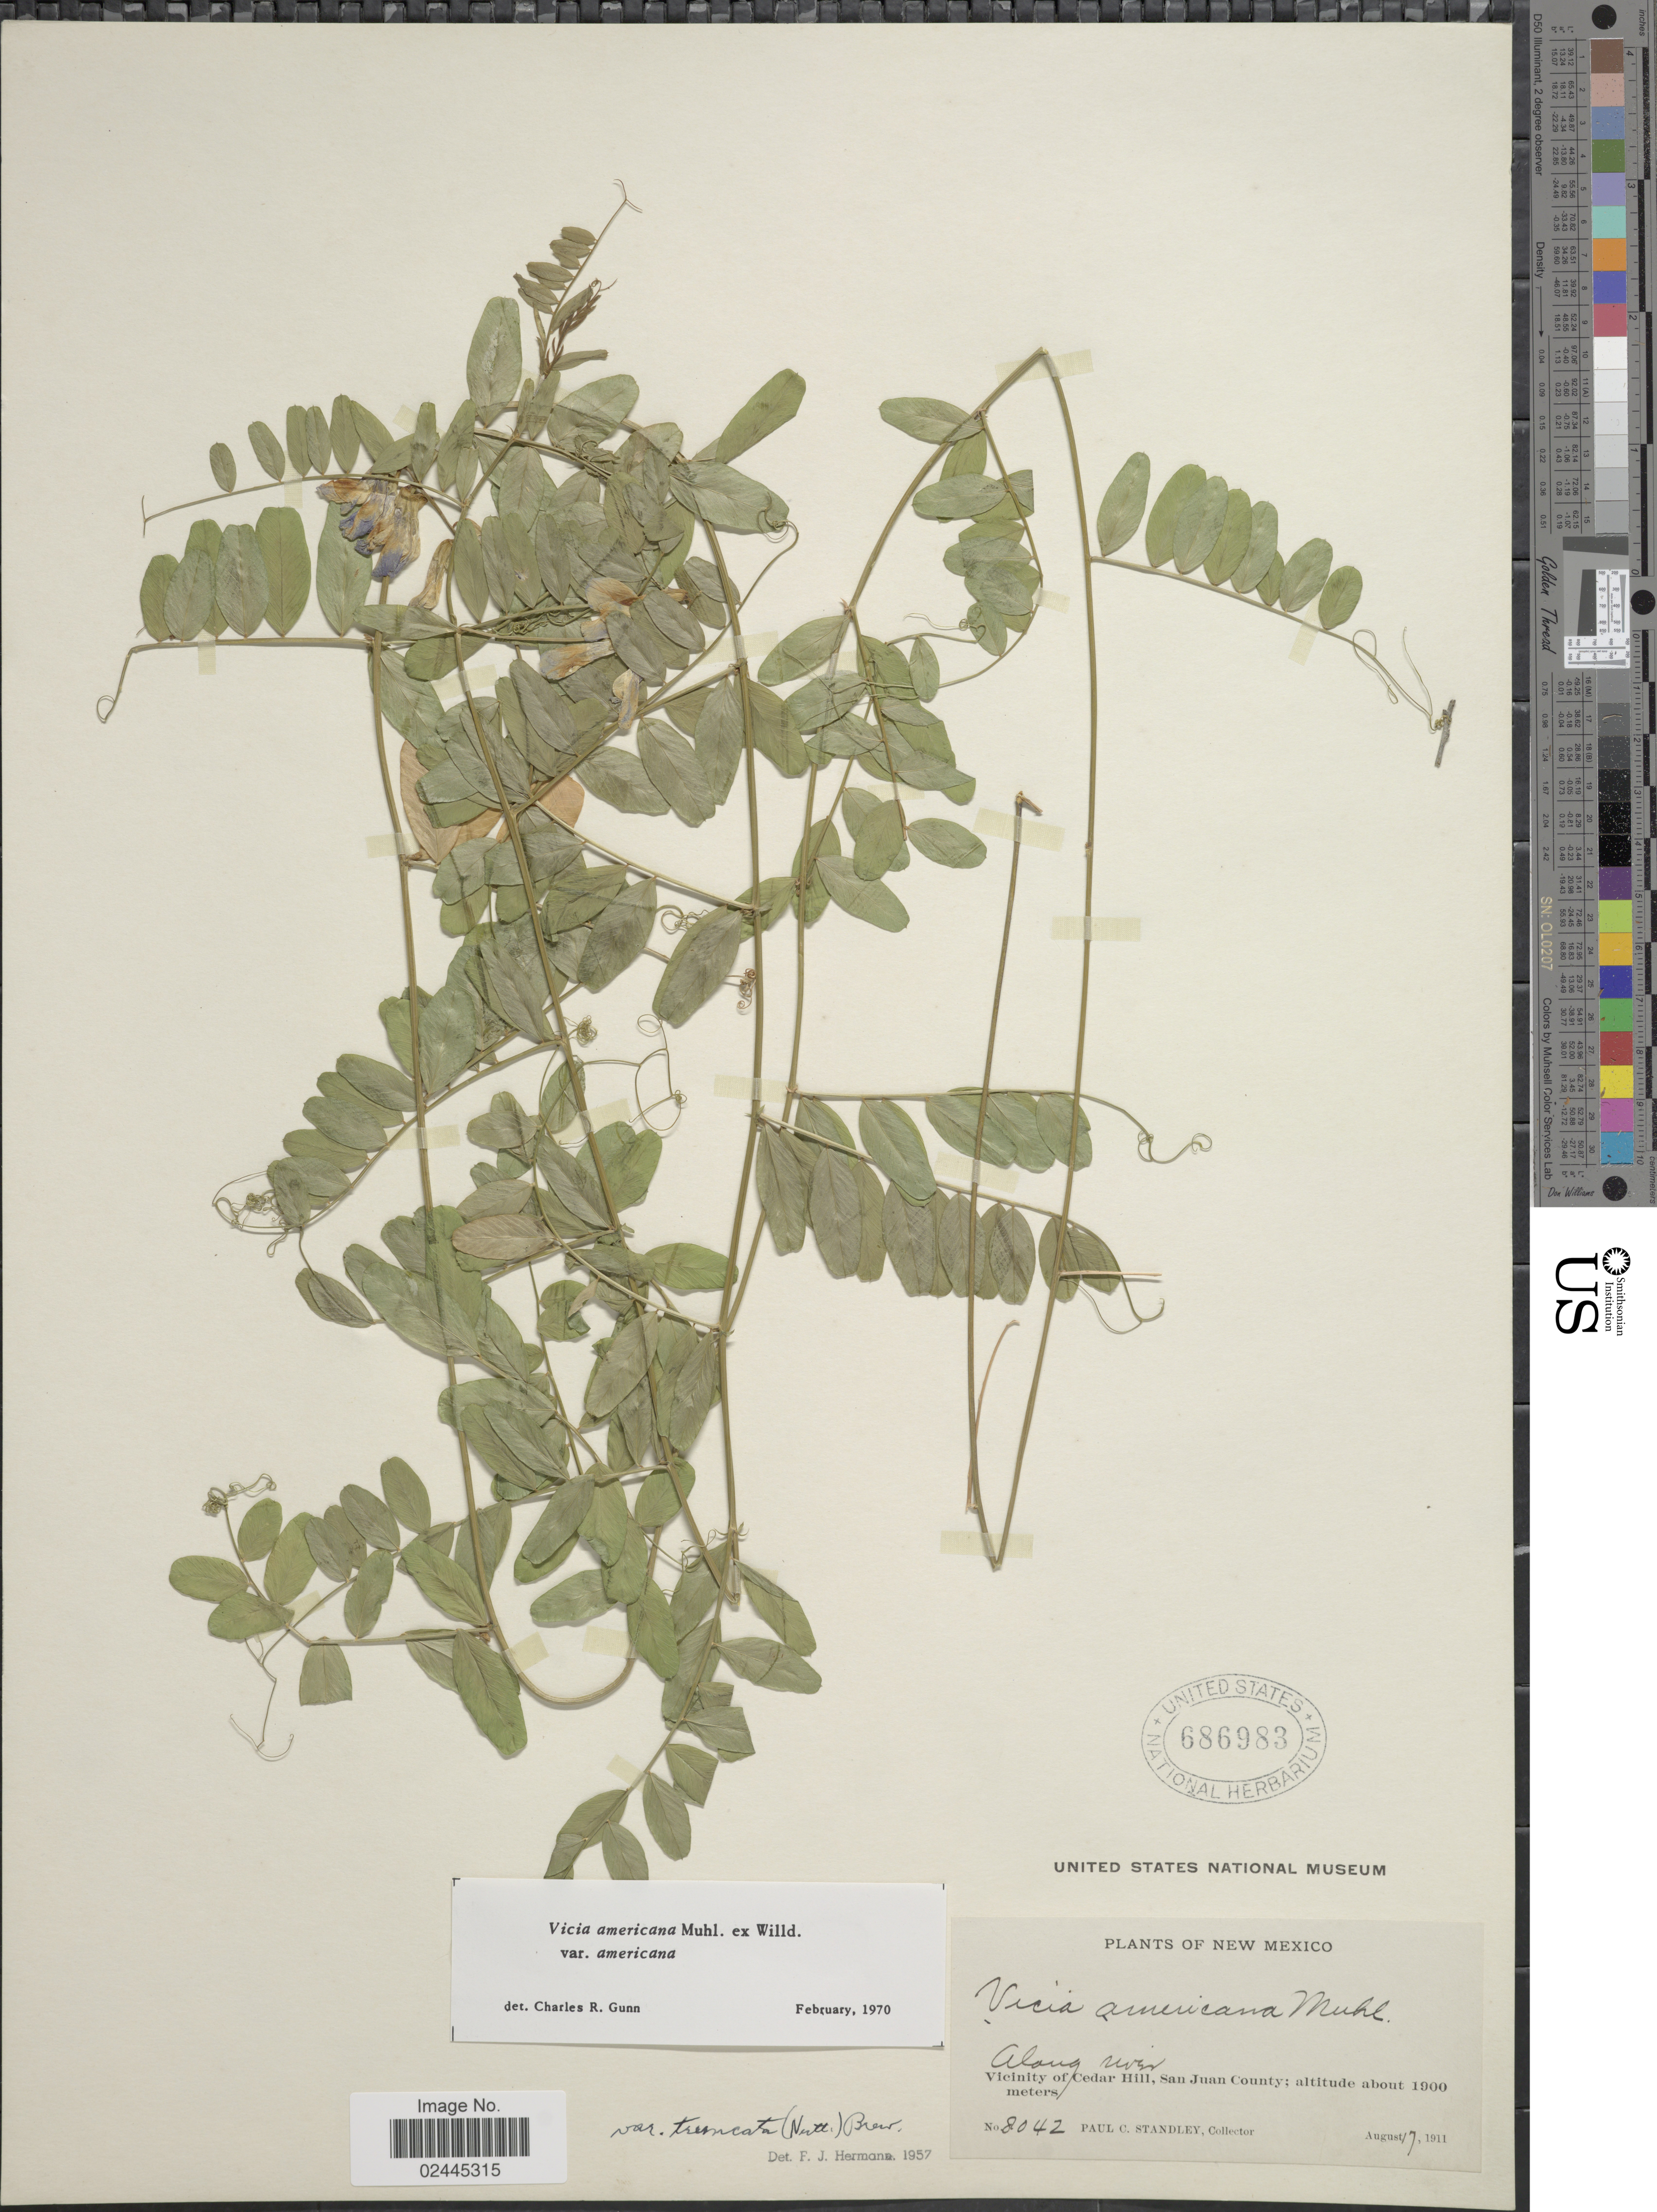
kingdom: Plantae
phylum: Tracheophyta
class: Magnoliopsida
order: Fabales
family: Fabaceae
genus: Vicia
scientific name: Vicia americana var. americana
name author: Muhl. ex Willd.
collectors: P. C. Standley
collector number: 8042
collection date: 1911-08-17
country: United States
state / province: New Mexico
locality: Along river. Vicinity of Cedar Hill, San Juan County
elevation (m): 1900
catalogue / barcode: US 686983